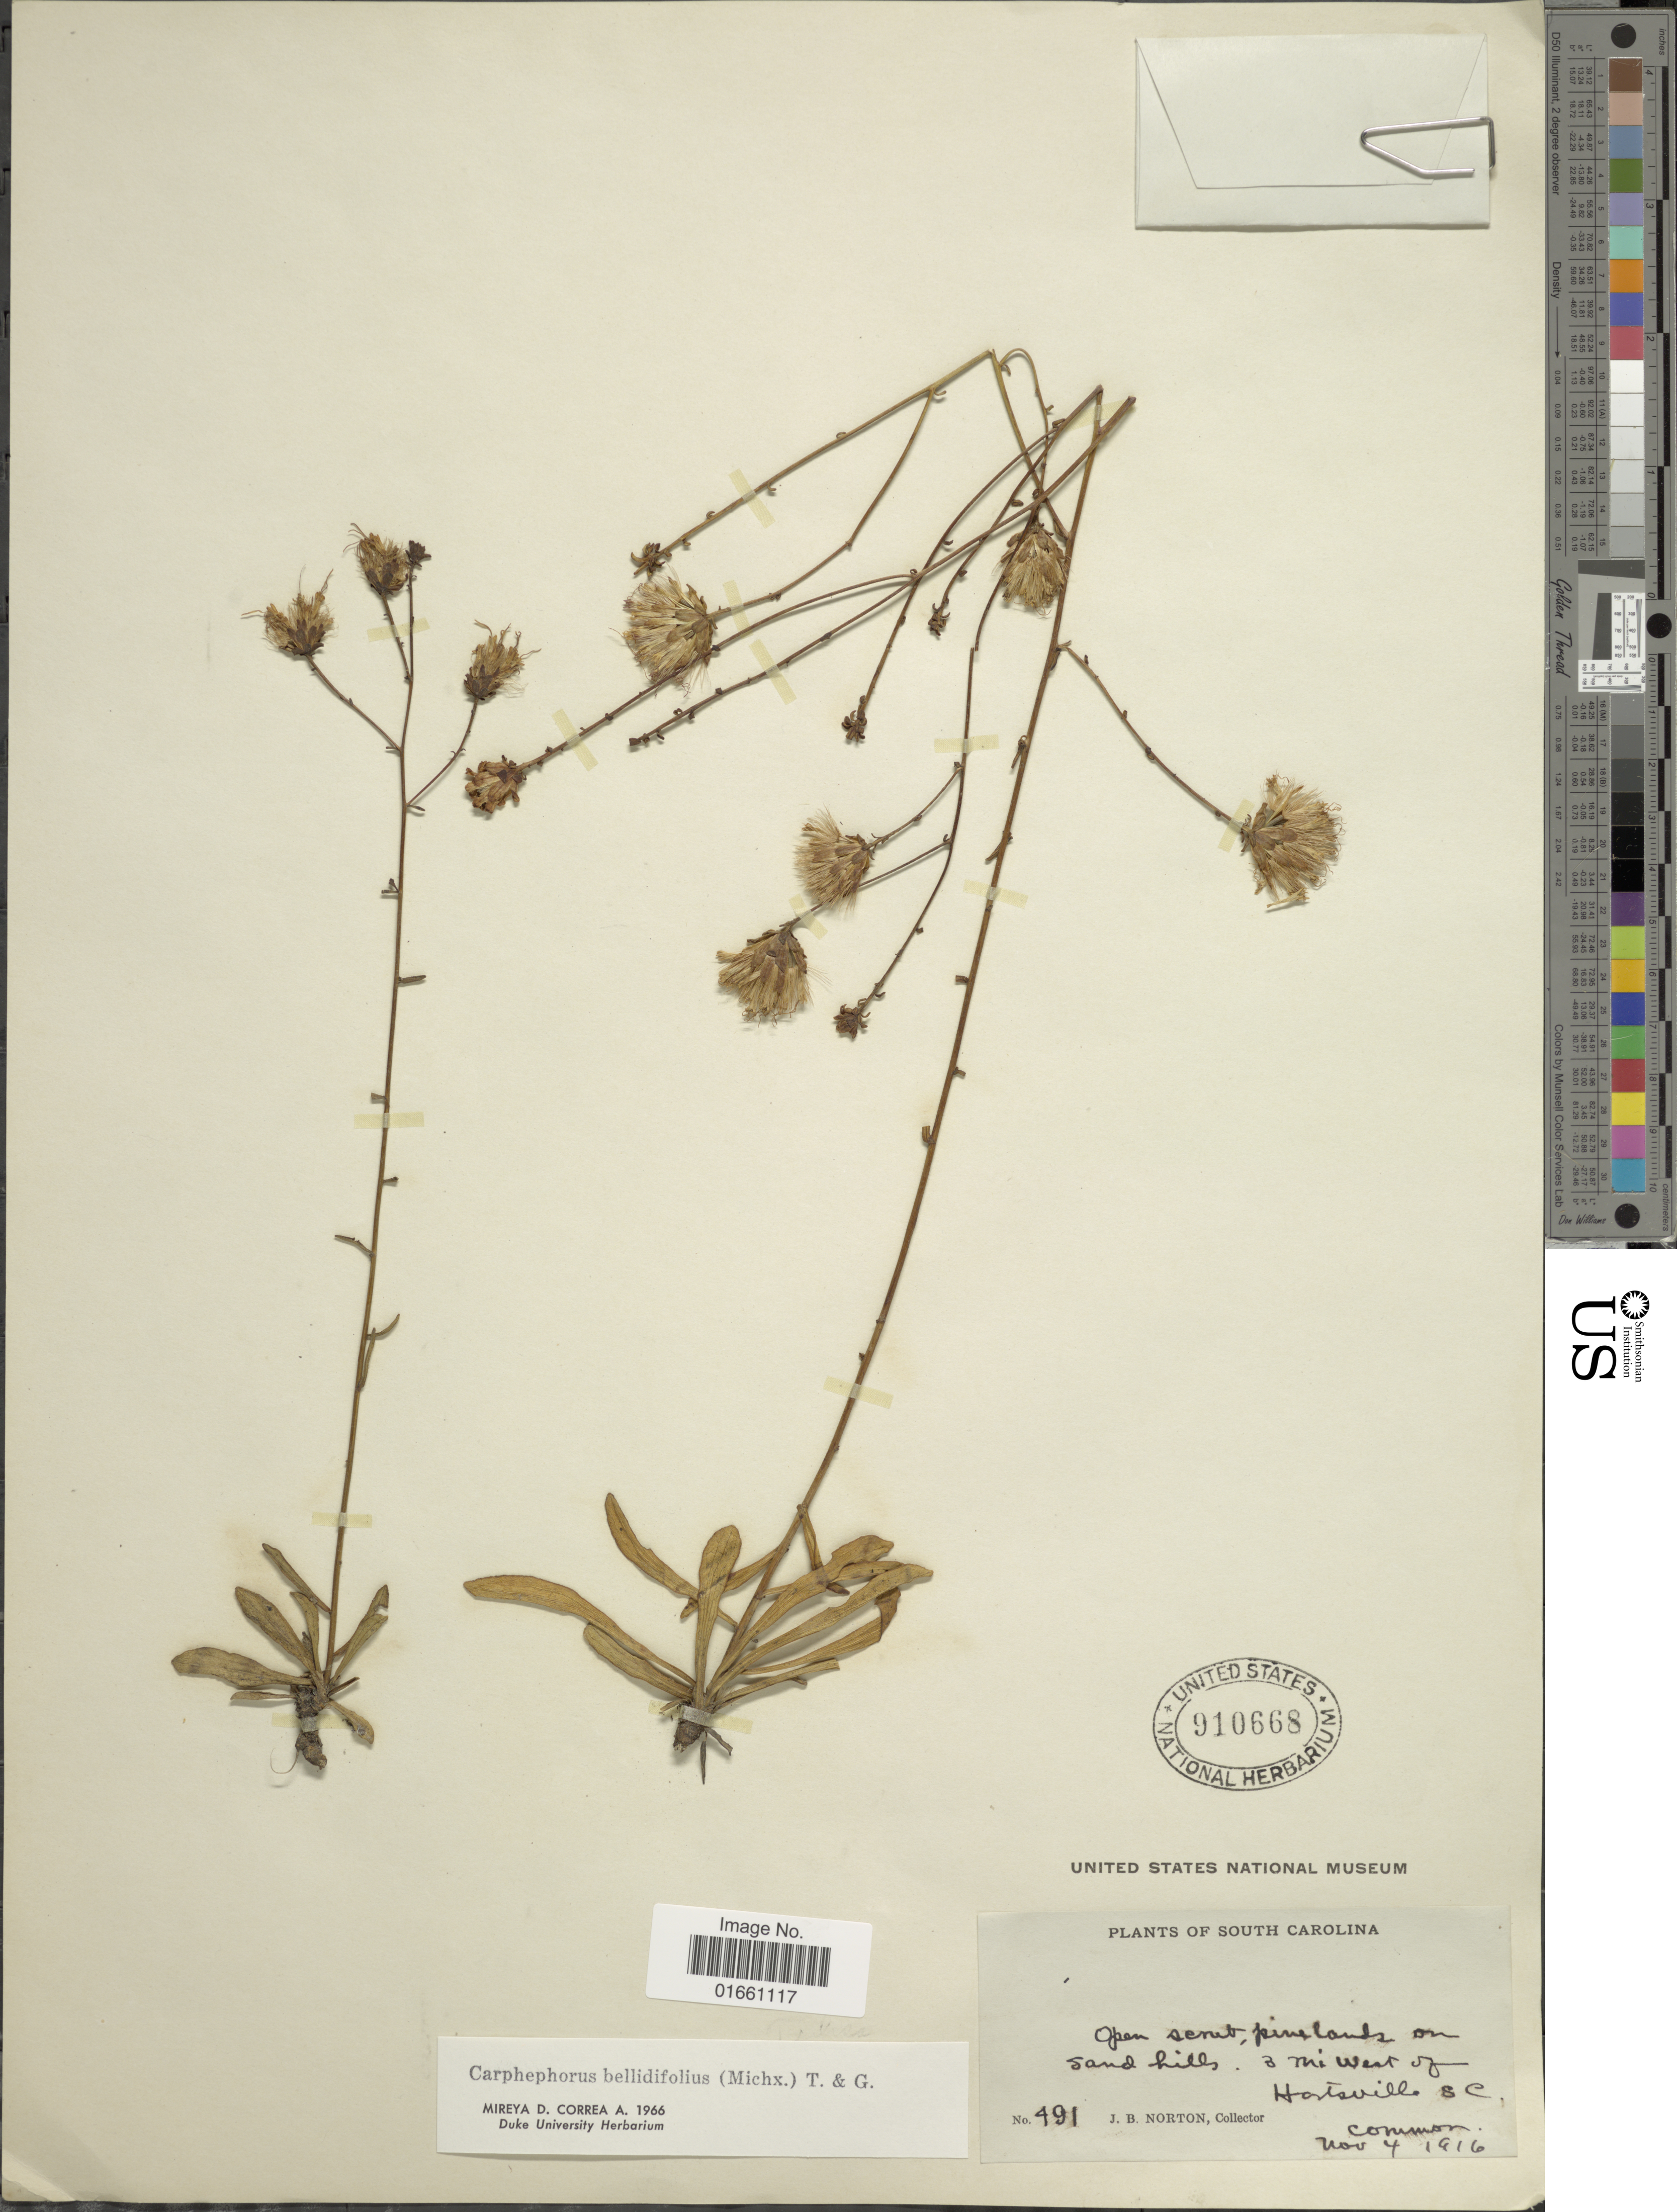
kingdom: Plantae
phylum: Tracheophyta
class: Magnoliopsida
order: Asterales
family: Asteraceae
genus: Carphephorus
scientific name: Carphephorus bellidifolius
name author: (Michx.) Torr. & A. Gray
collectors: J. B. Norton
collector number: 491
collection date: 1916-11-04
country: United States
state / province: South Carolina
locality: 3 mi west of Hartsville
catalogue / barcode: US 910668